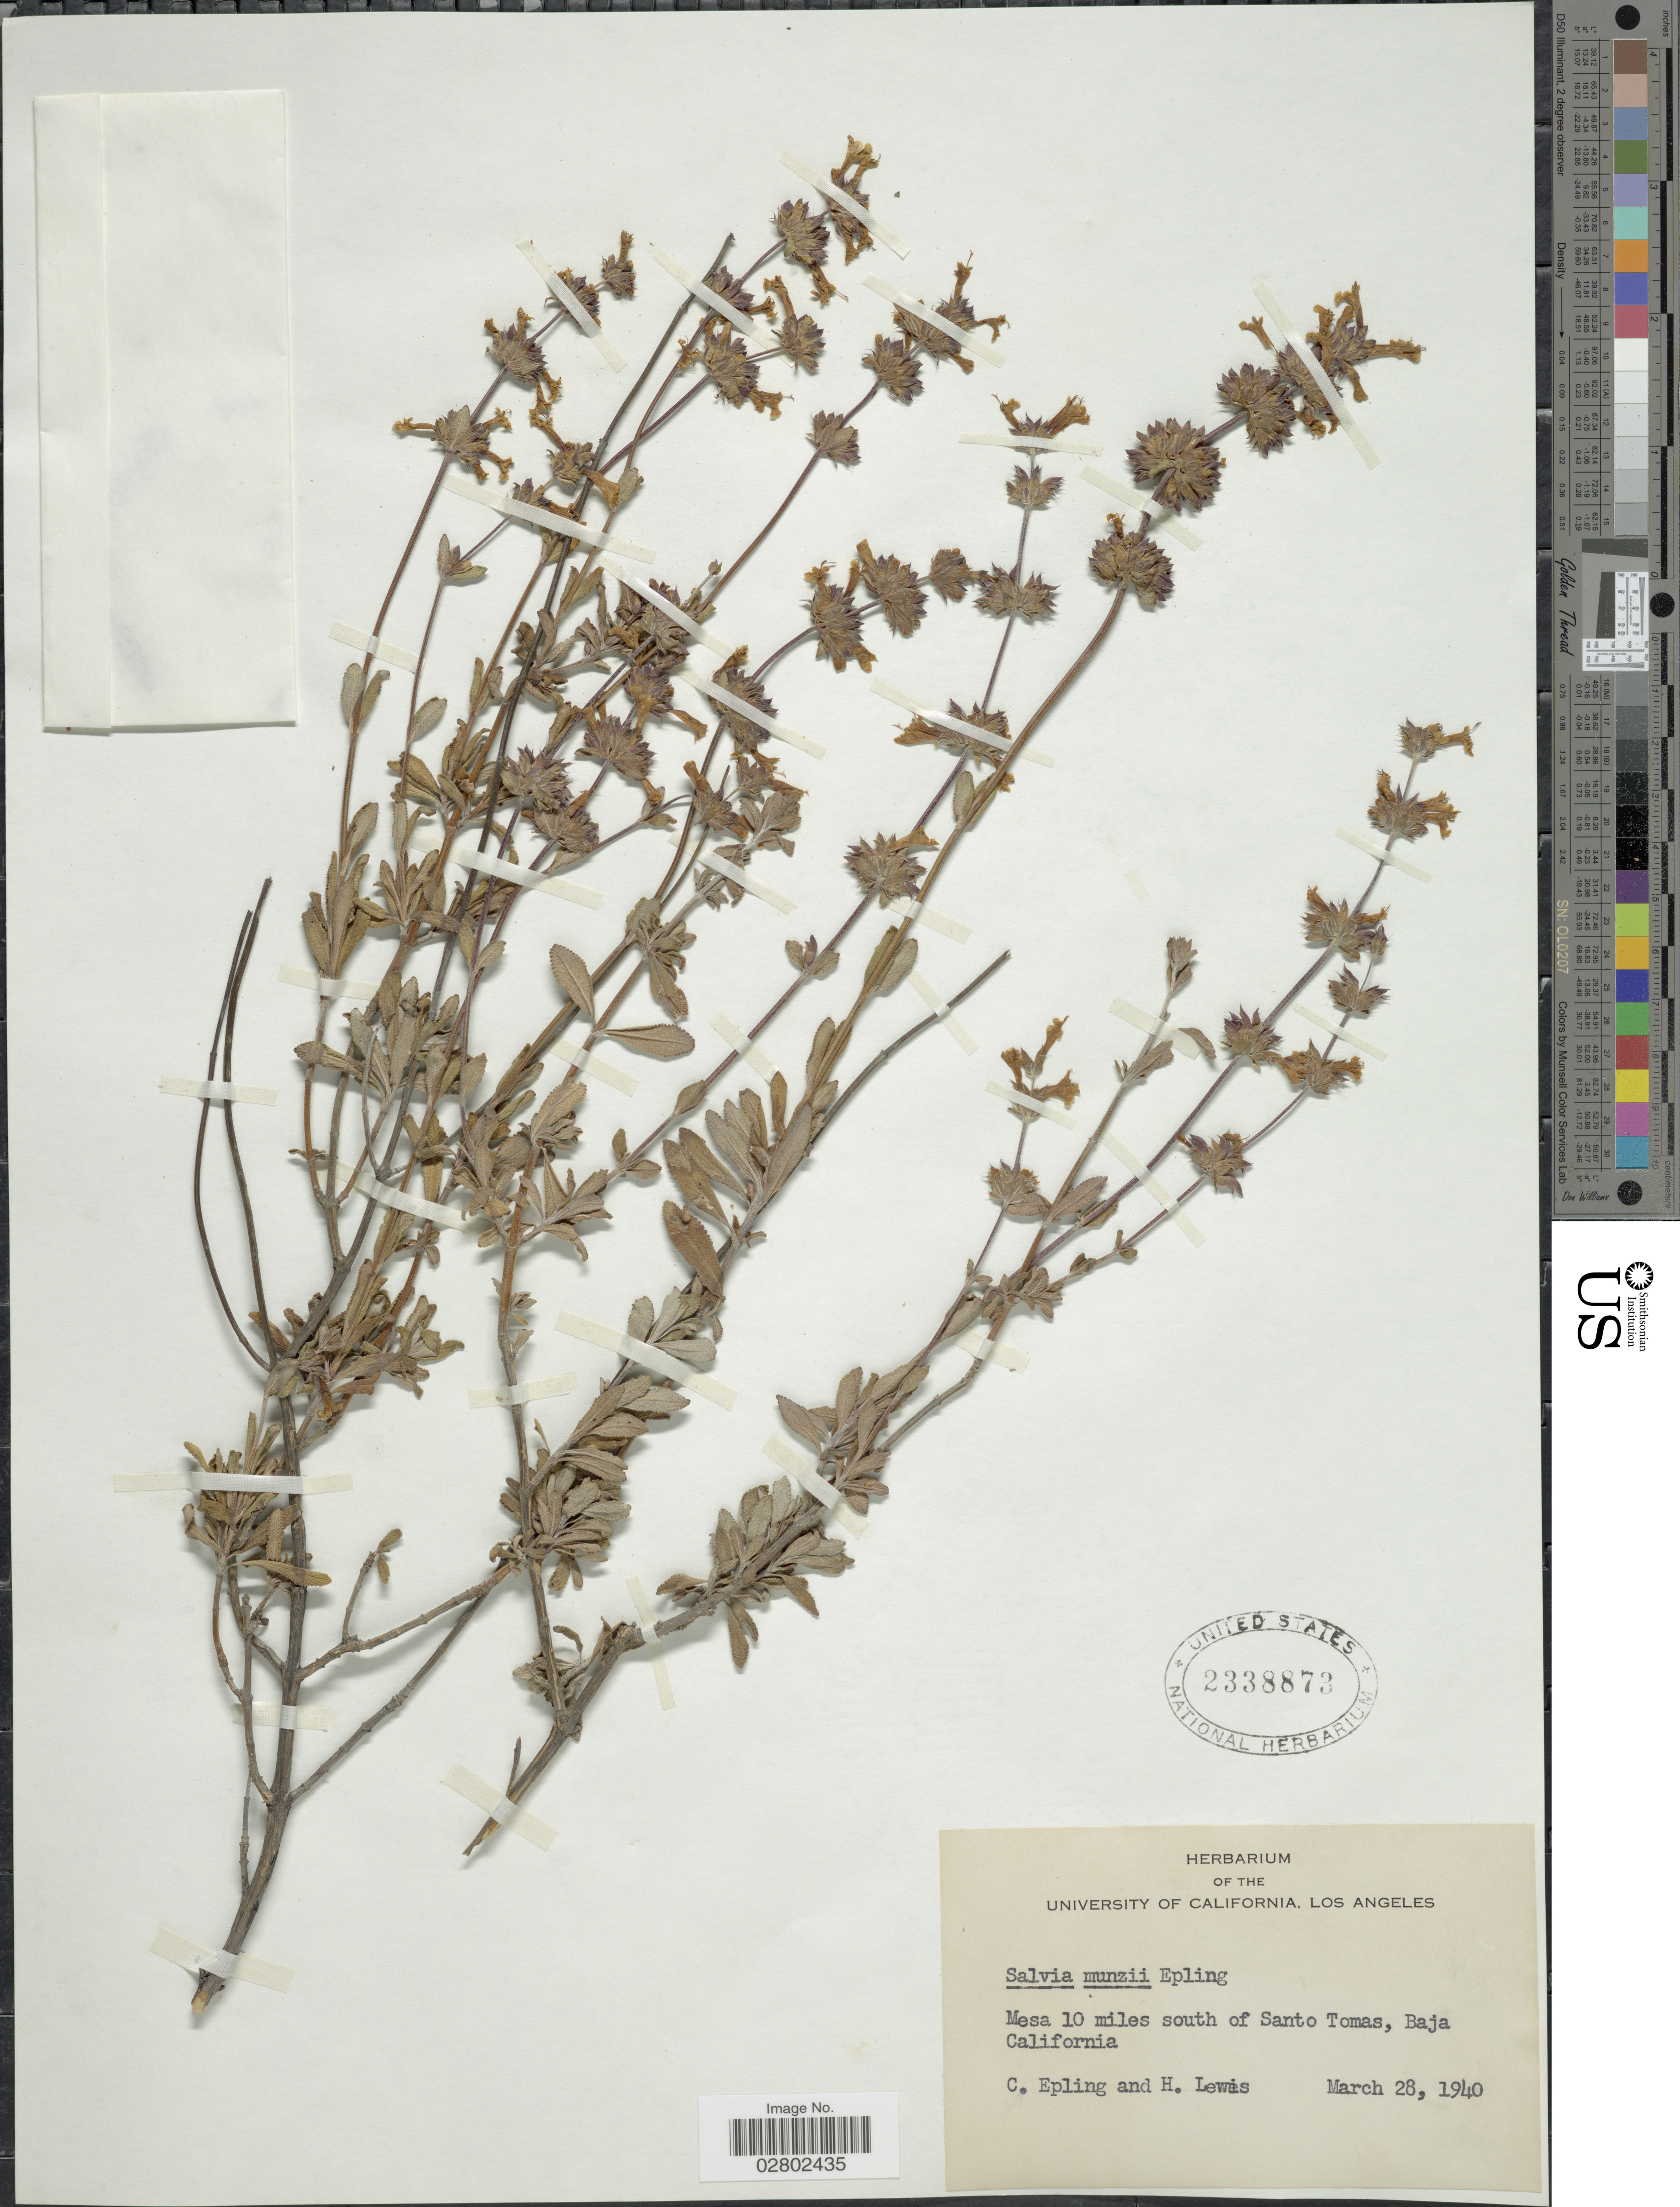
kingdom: Plantae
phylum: Tracheophyta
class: Magnoliopsida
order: Lamiales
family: Lamiaceae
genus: Salvia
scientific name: Salvia munzii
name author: Epling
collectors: C. C. Epling & H. Lewis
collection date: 1940-03-28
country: Mexico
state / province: Baja California Norte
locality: Mesa 10 miles south of Santo Tomas.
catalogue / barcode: US 2338873